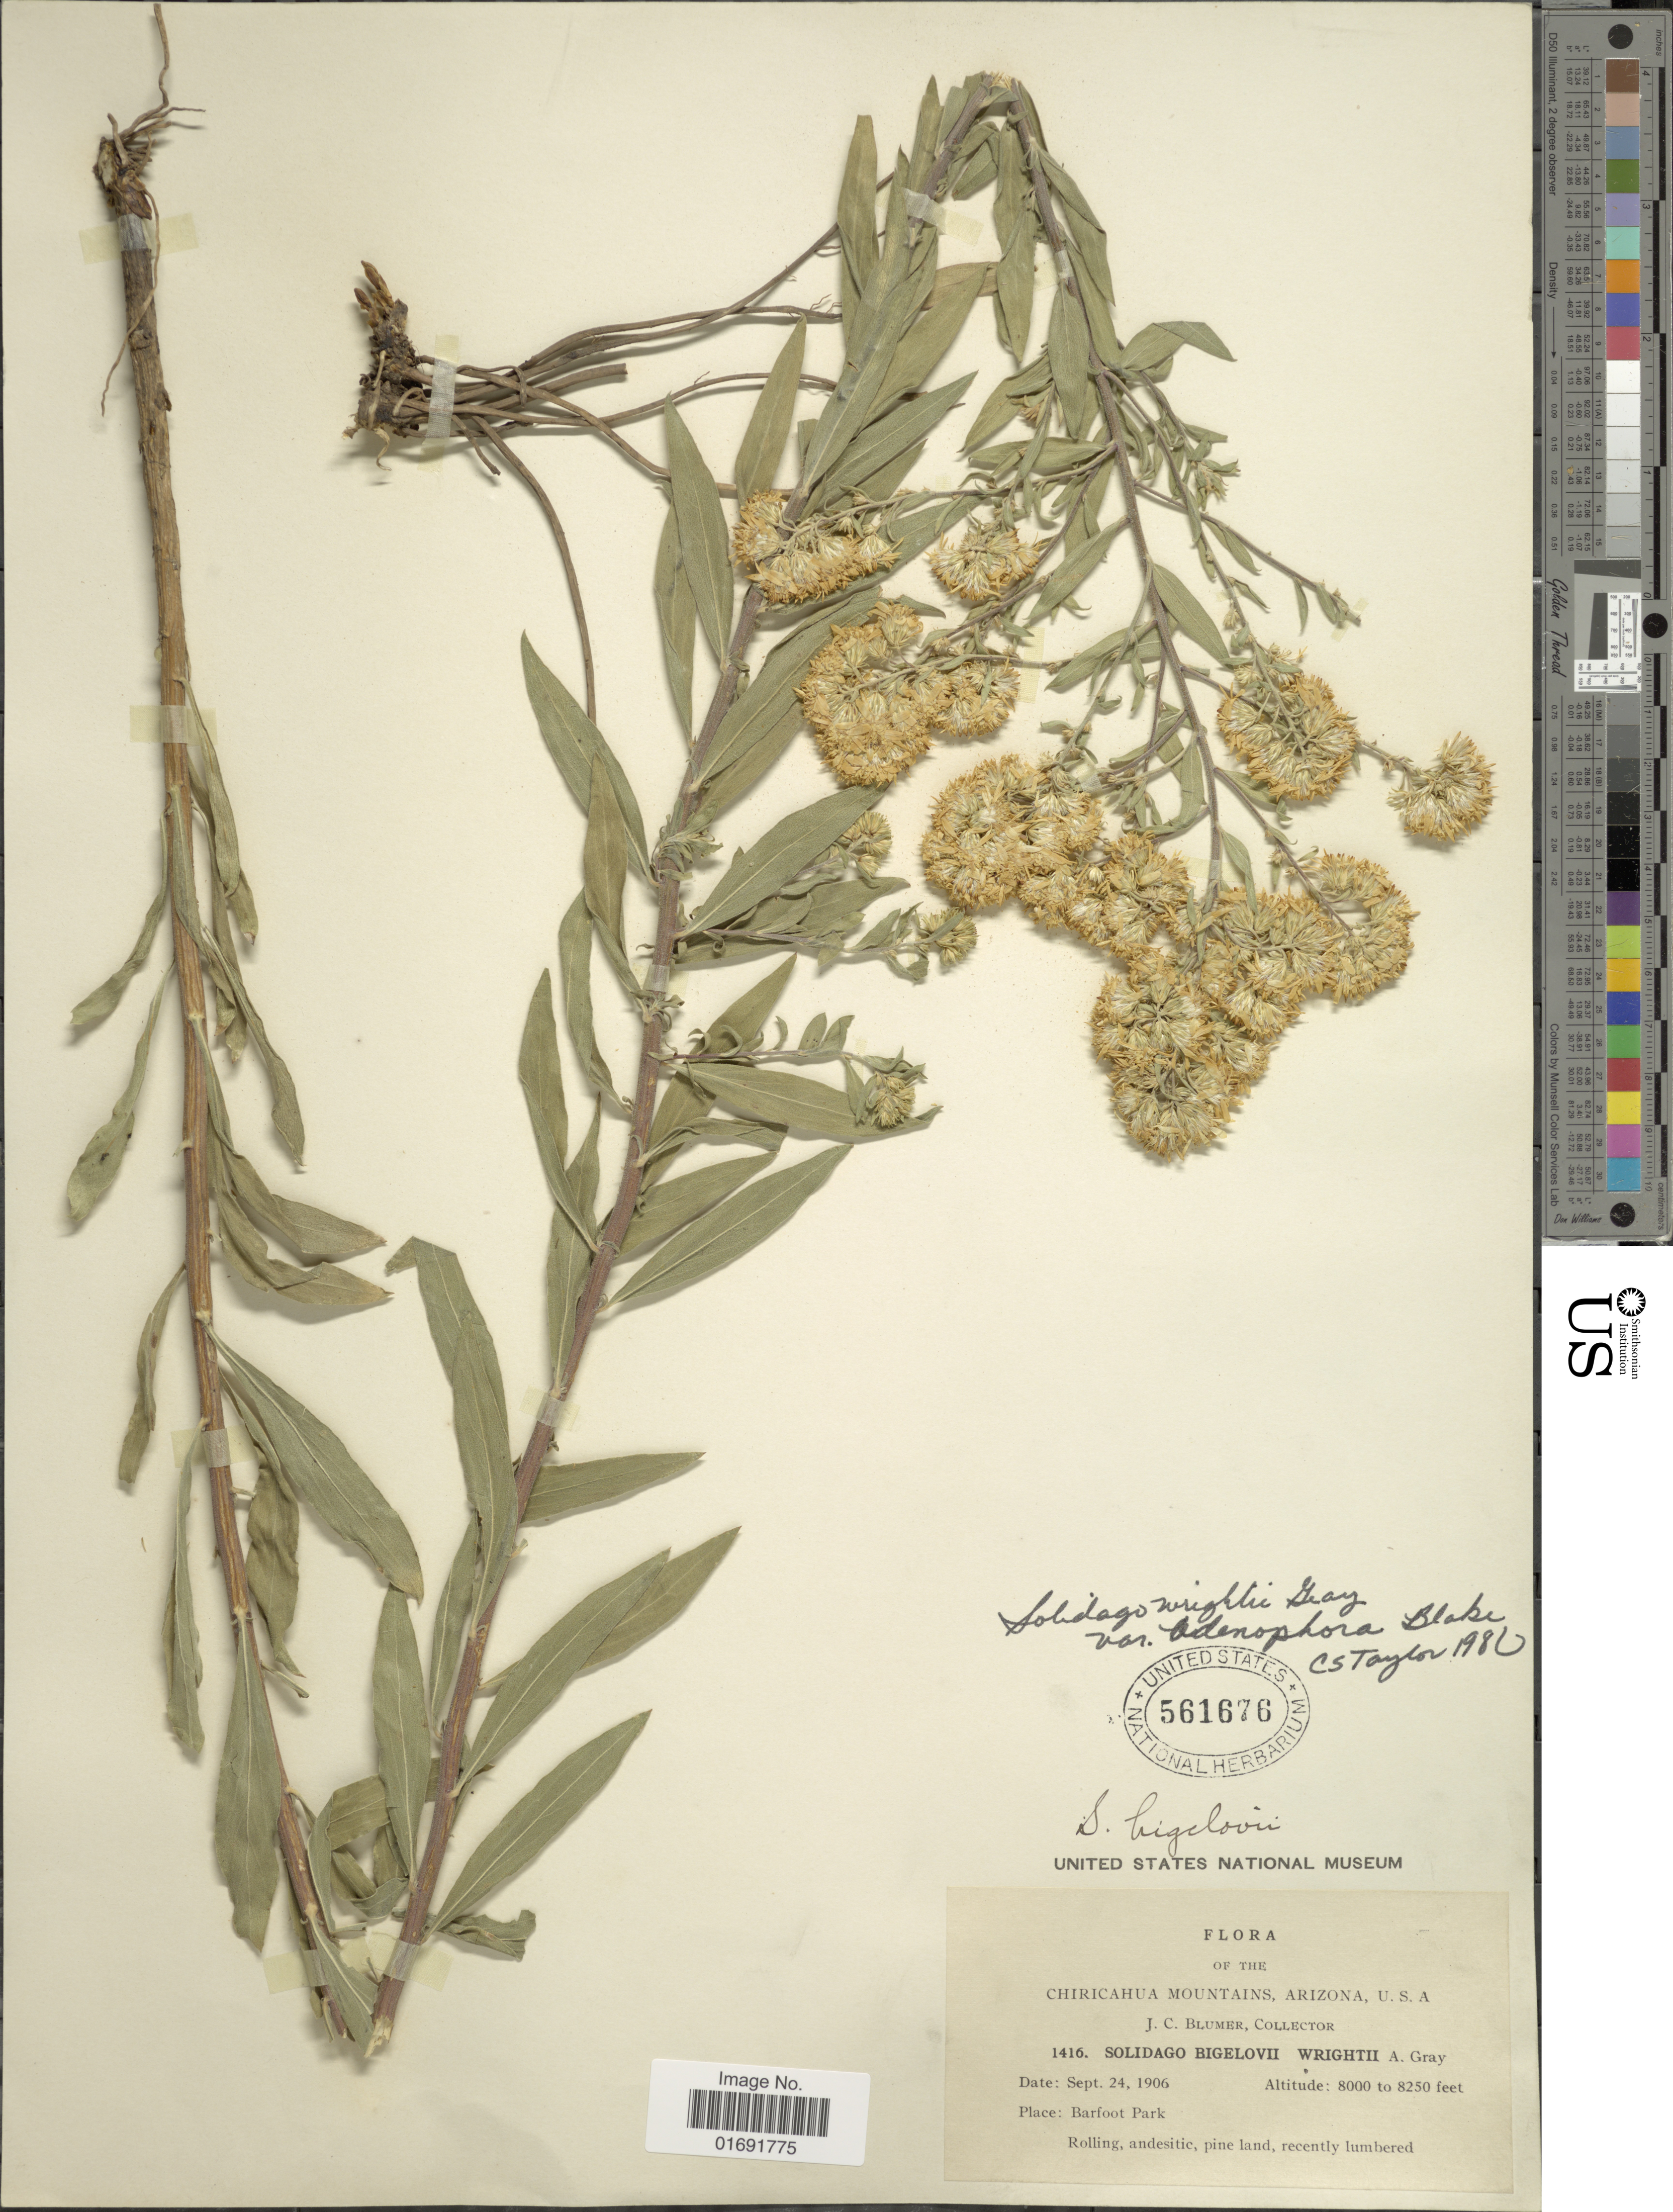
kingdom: Plantae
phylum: Tracheophyta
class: Magnoliopsida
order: Asterales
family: Asteraceae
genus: Solidago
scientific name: Solidago wrightii var. adenophora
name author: S.F. Blake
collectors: J. C. Blumer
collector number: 1416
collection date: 1906-09-24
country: United States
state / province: Arizona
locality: Chiricahua Mountains, U. S. A., Barfoot Park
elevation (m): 2438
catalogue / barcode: US 561676